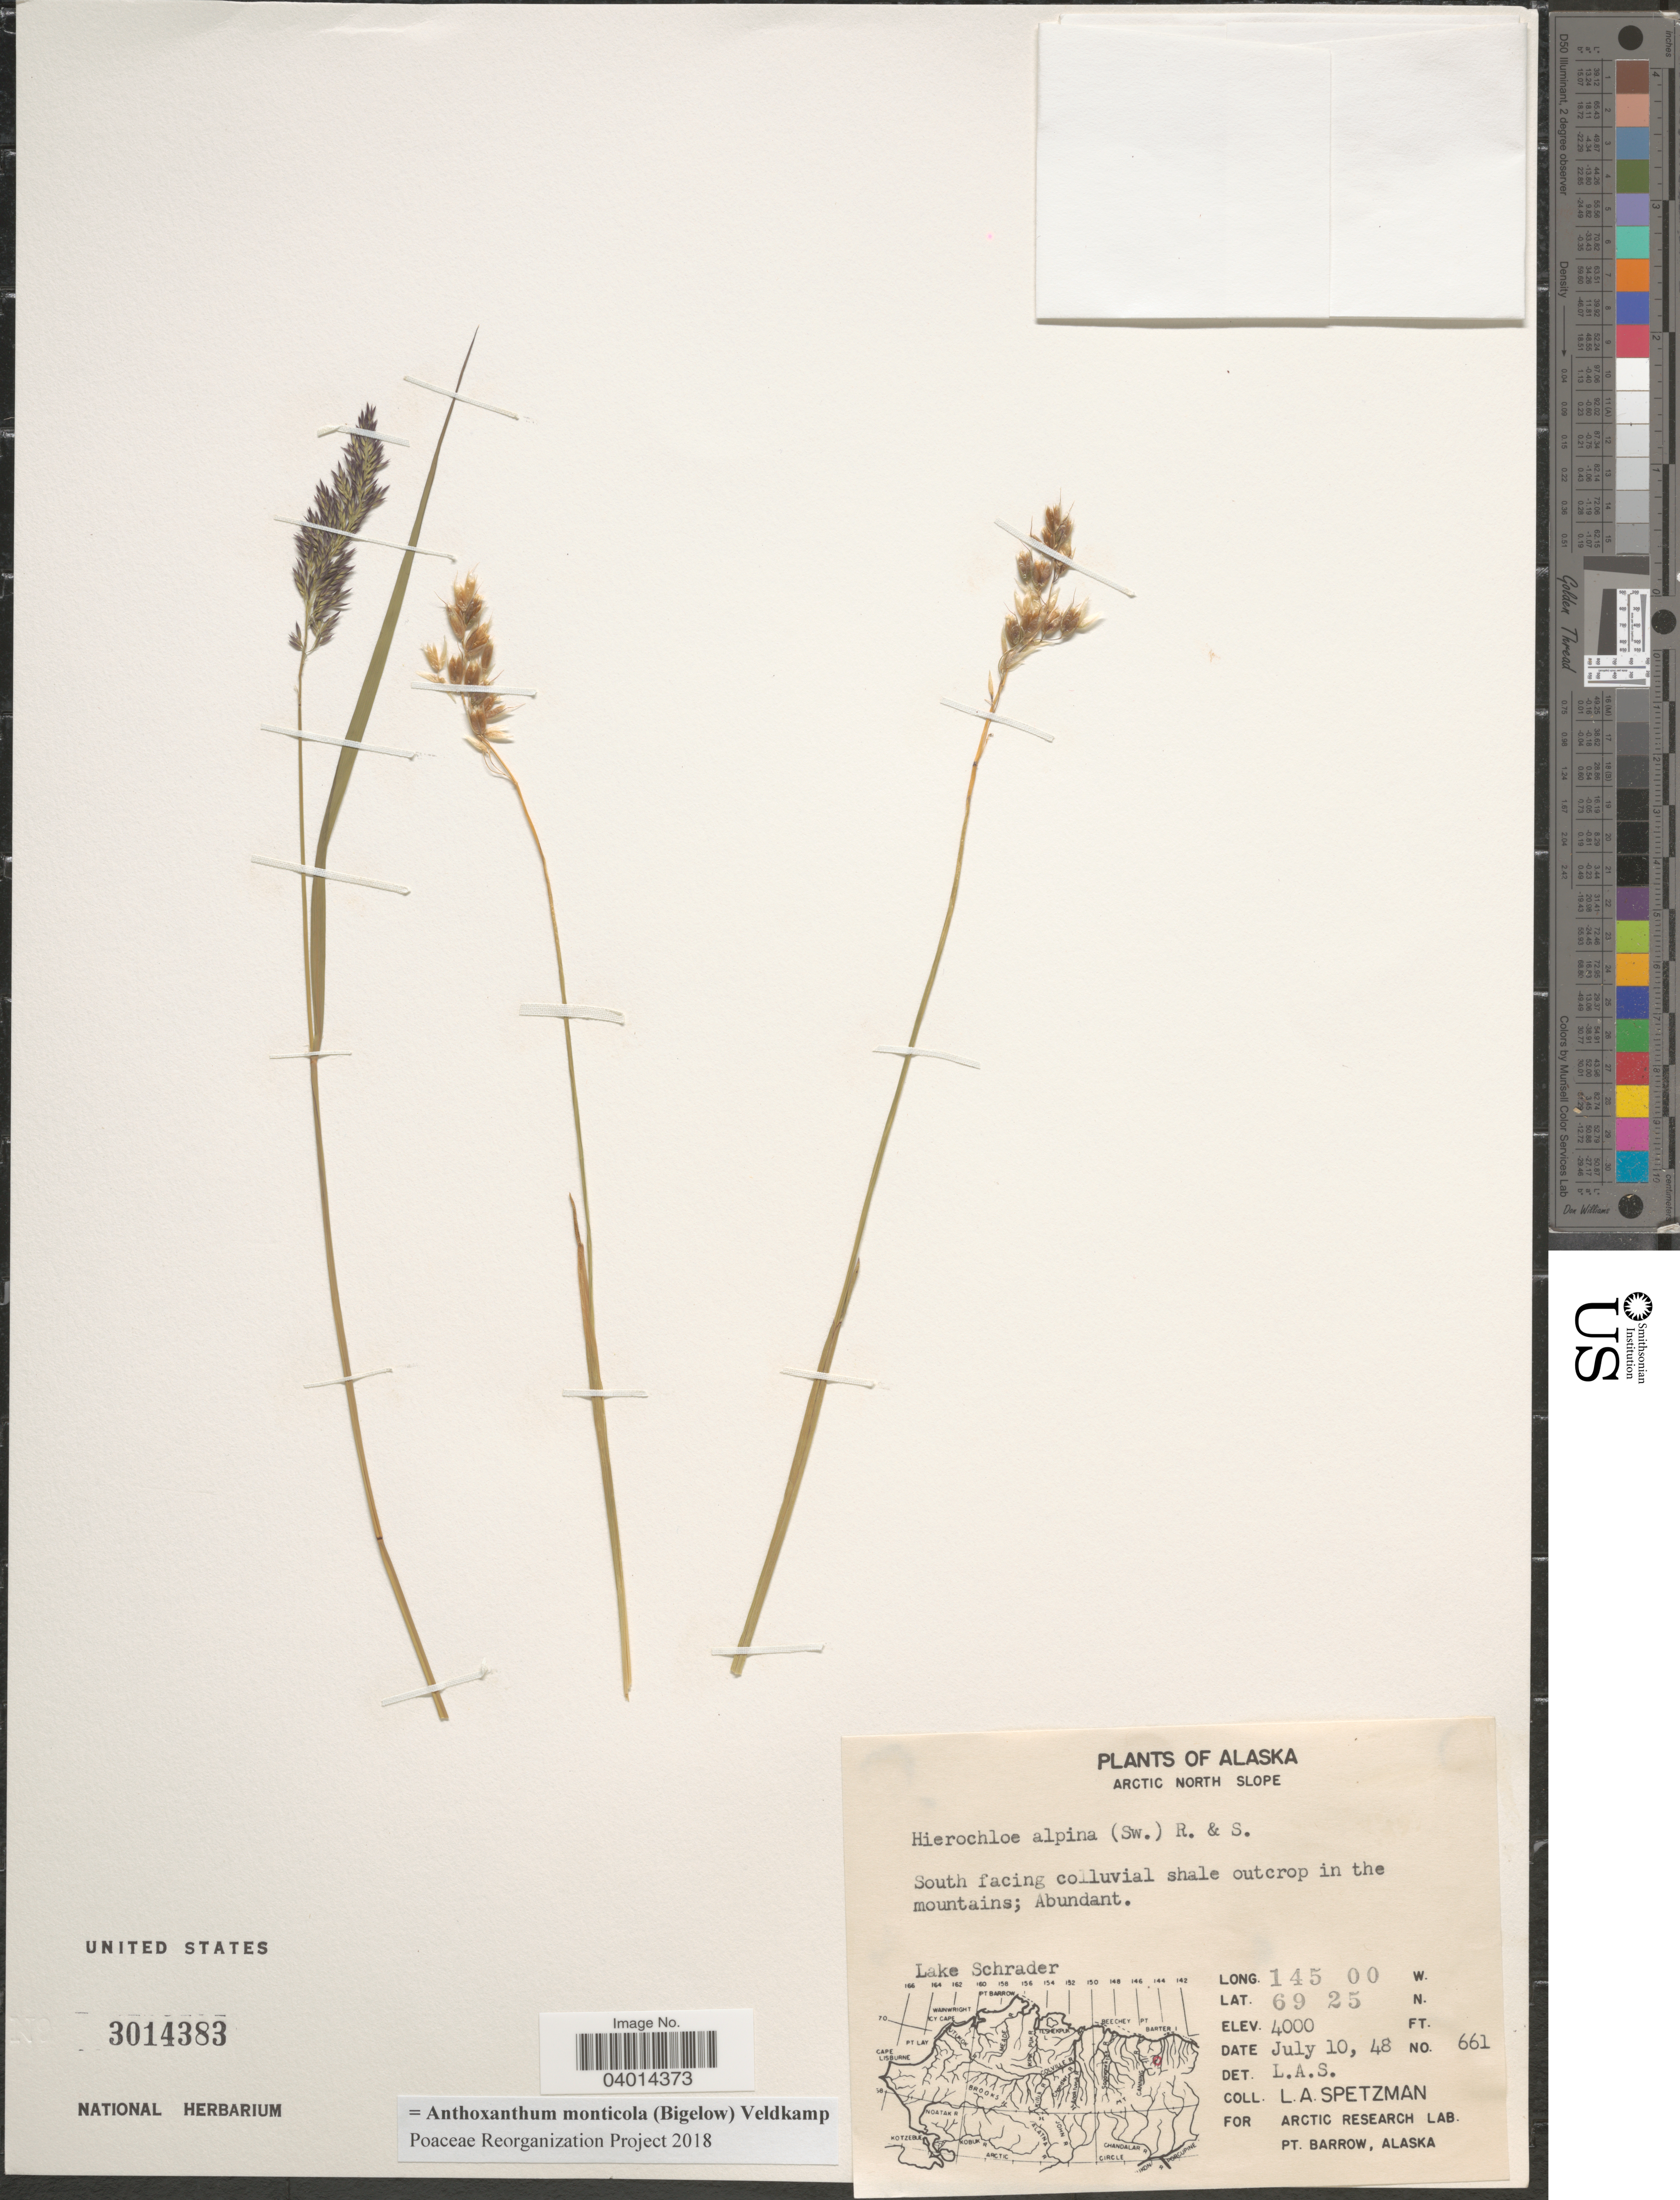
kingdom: Plantae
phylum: Tracheophyta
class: Liliopsida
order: Poales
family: Poaceae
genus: Anthoxanthum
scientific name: Anthoxanthum monticola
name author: (Bigelow) Veldkamp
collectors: L. Spetzman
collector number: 661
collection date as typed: Transcribed d/m/y: 10/7/48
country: United States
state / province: Alaska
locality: Arctic North Slope. South facing colluvial shale outcrop in the mountains; Abundant. Lake Schrader.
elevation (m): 1219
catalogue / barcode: US 3014383